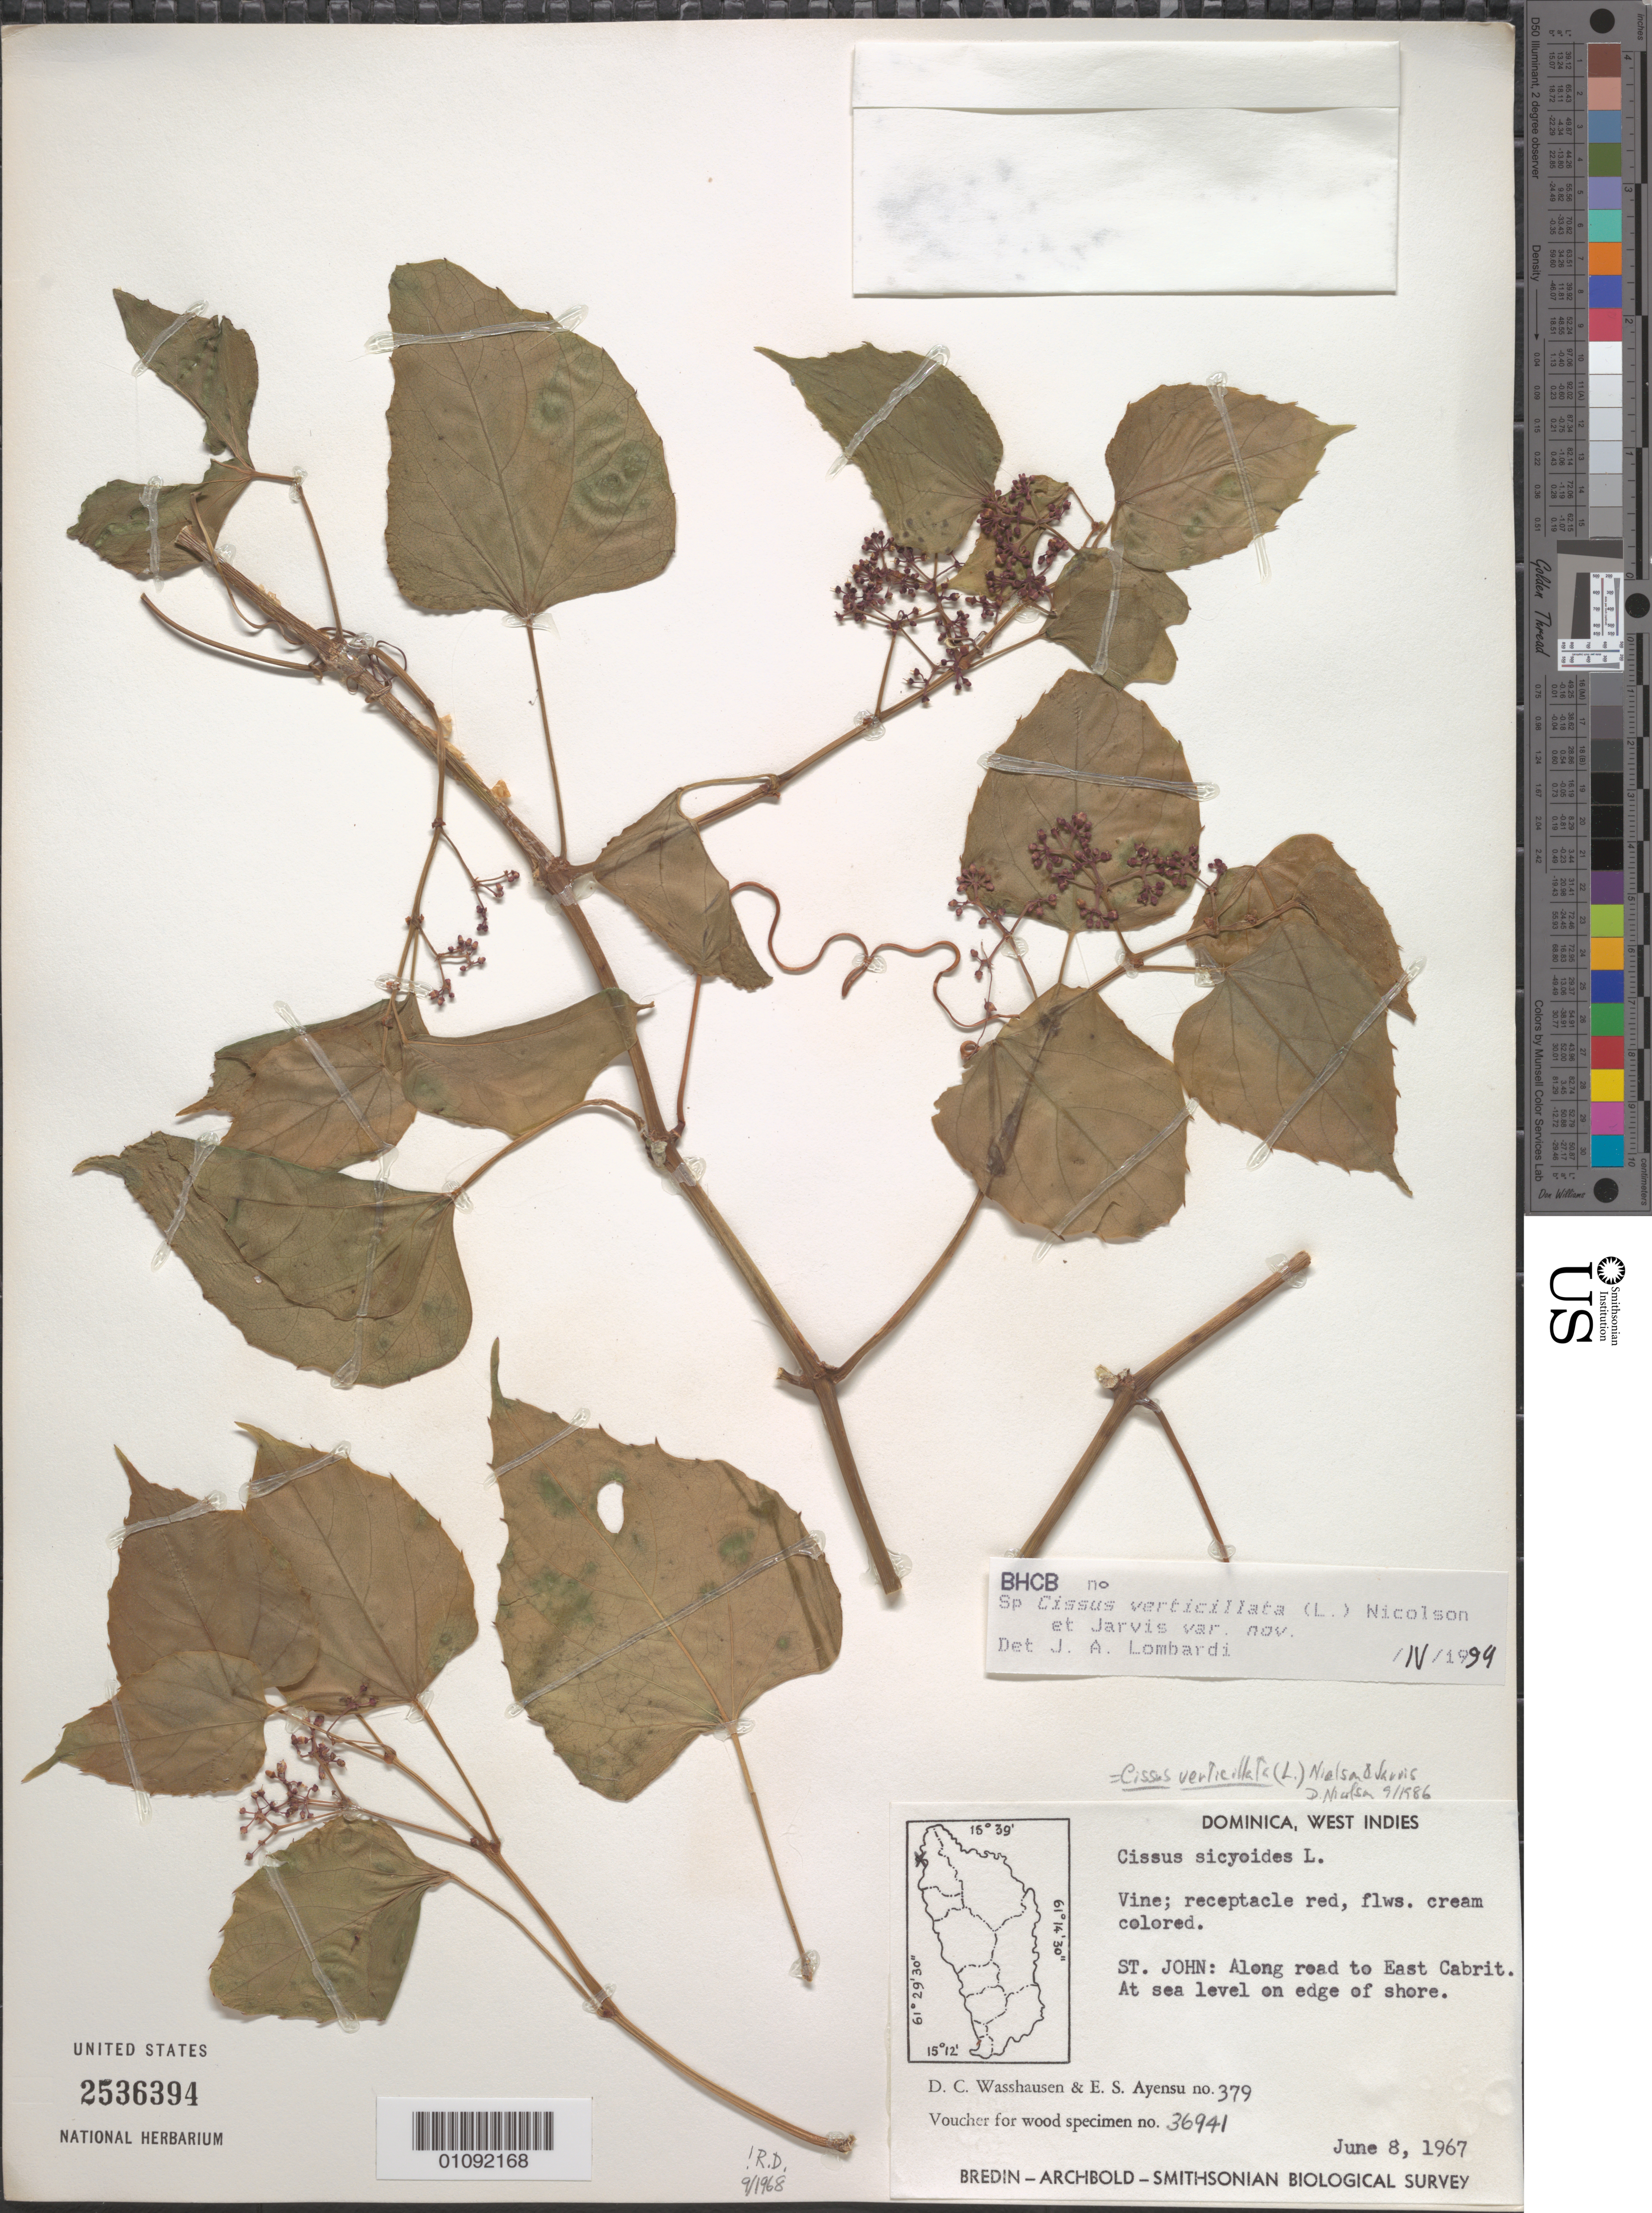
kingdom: Plantae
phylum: Tracheophyta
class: Magnoliopsida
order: Vitales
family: Vitaceae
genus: Cissus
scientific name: Cissus verticillata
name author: (L.) Nicolson & C.E. Jarvis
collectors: D. C. Wasshausen & E. S. Ayensu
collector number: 379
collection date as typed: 08 Jun 1967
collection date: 1967-06-08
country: Dominica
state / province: St. John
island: Dominica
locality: St. John: Along road to East Cabrit. On edge of shore.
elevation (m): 0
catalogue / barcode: US 2536394